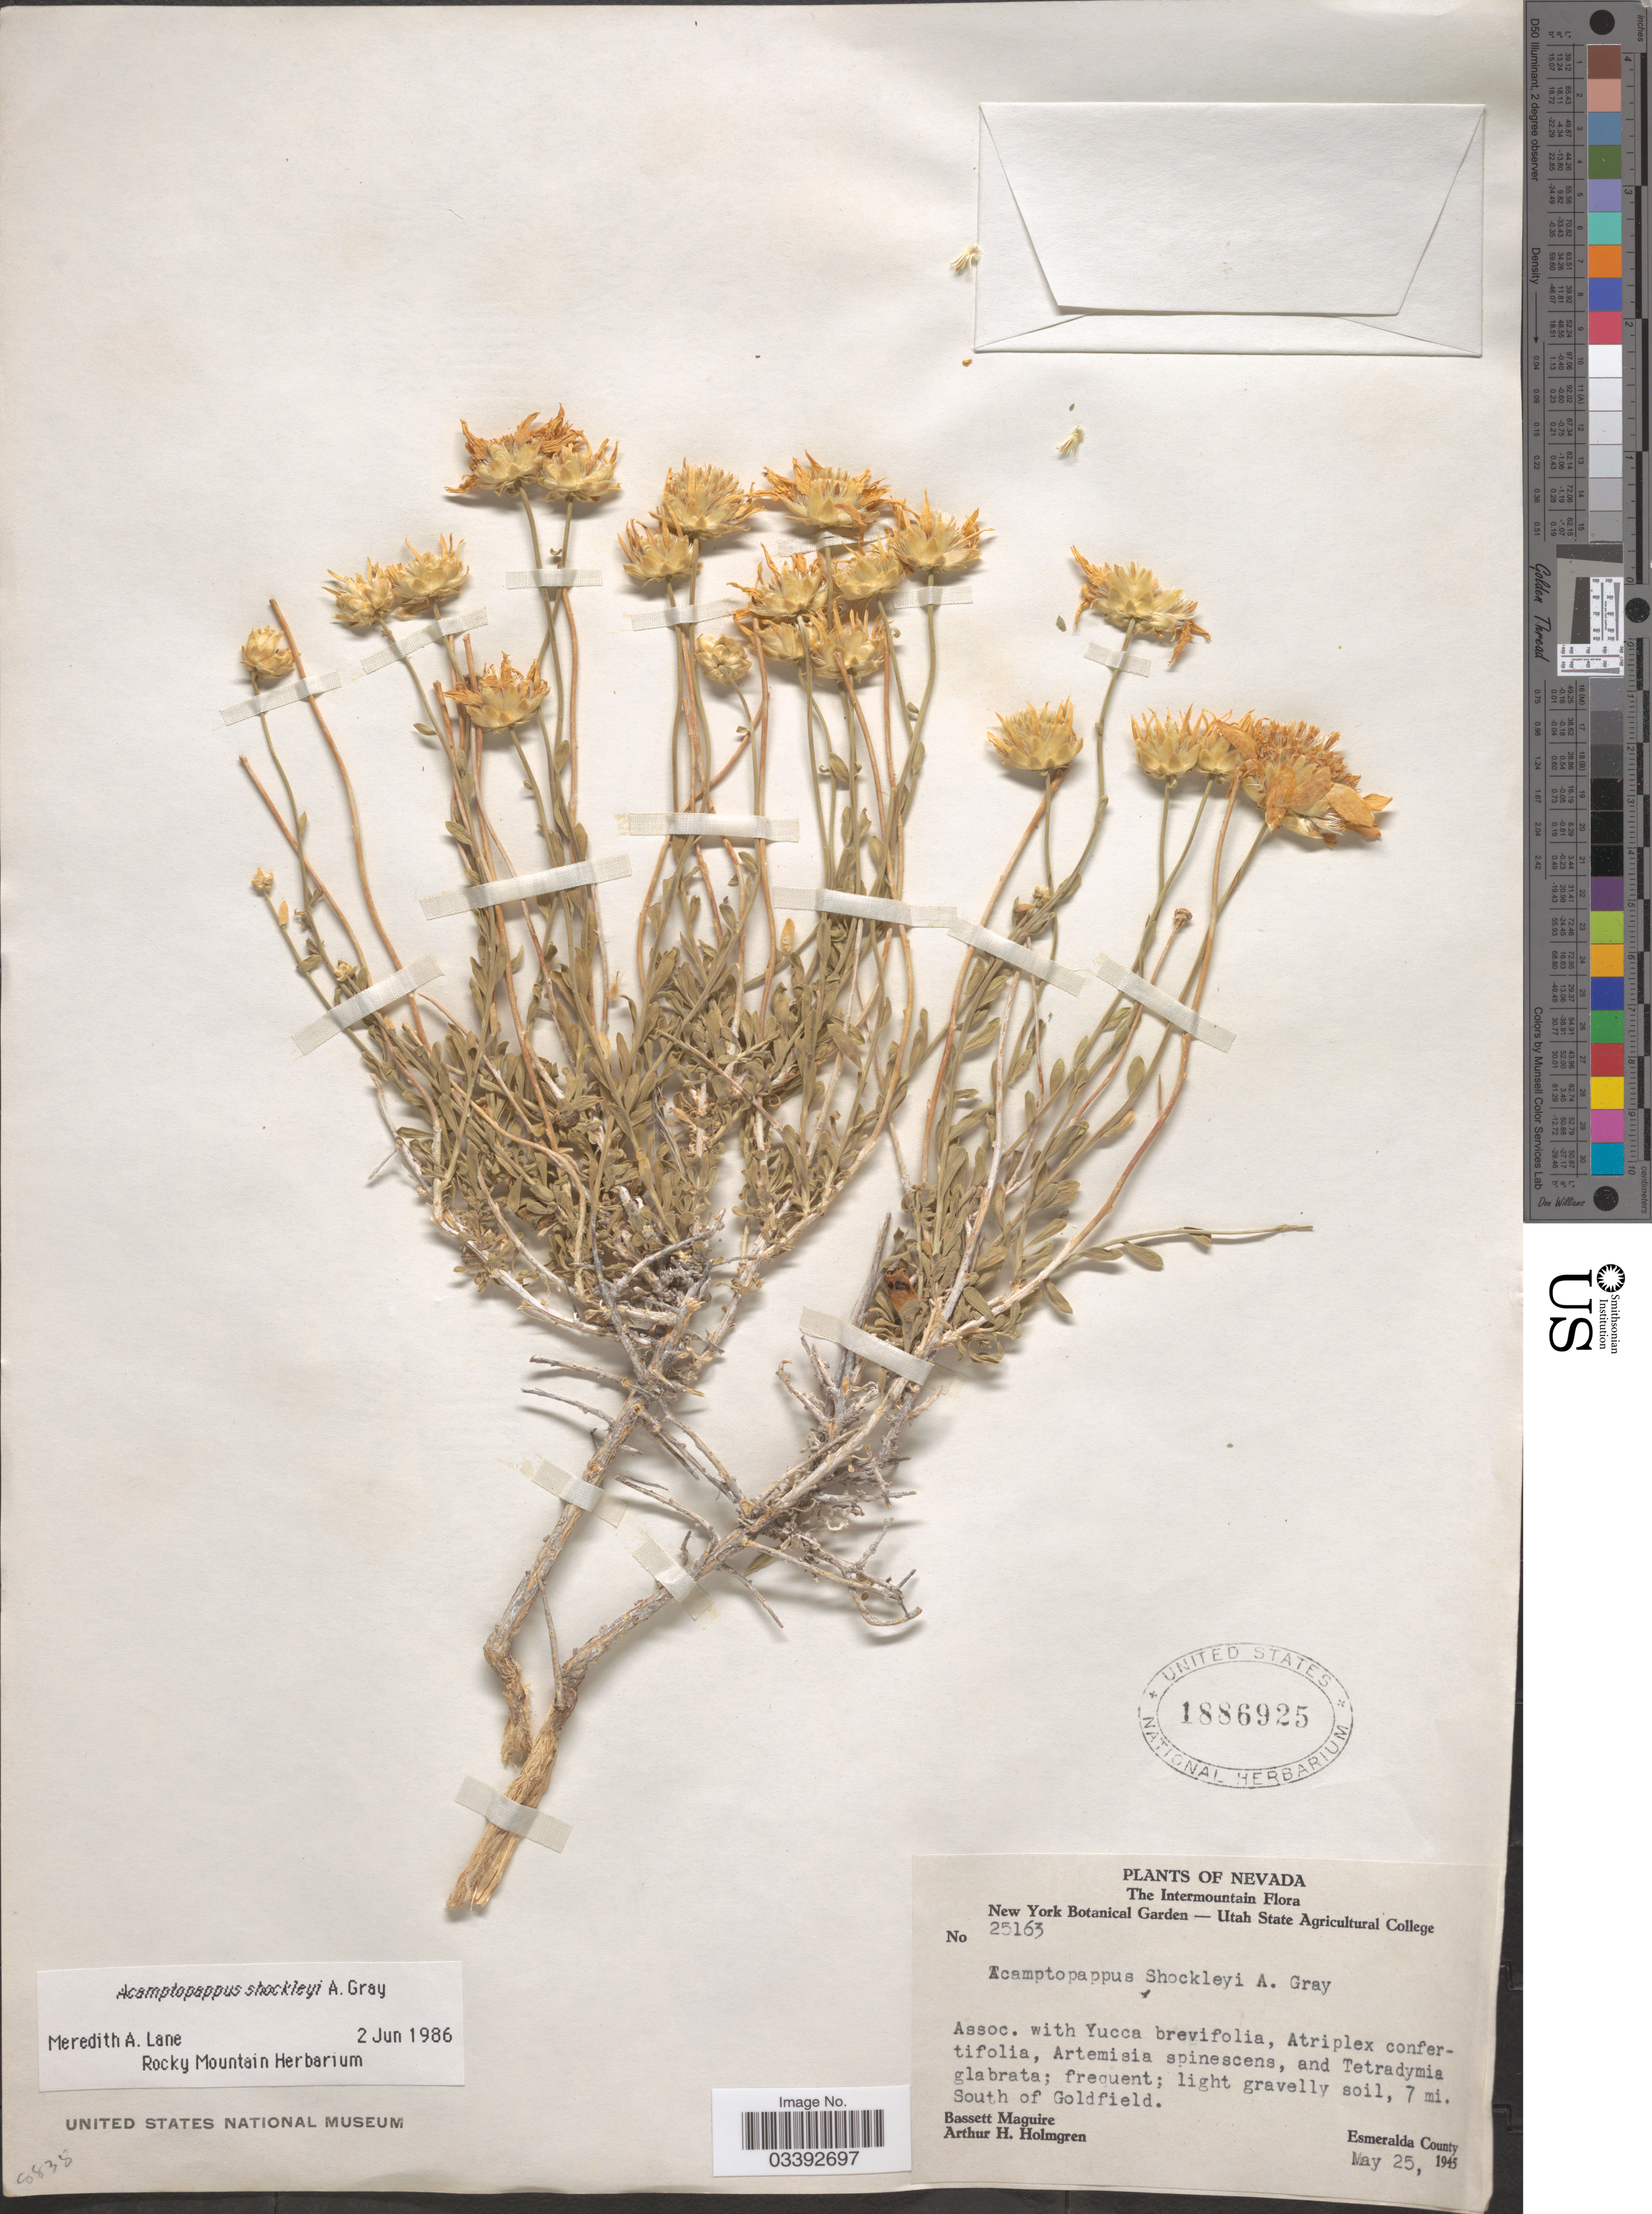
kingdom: Plantae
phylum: Tracheophyta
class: Magnoliopsida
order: Asterales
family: Asteraceae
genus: Acamptopappus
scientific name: Acamptopappus shockleyi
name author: A. Gray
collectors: B. Maguire & A. H. Holmgren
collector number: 25163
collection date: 1945-05-25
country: United States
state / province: Nevada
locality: The Intermountain. 7 mi. South of Goldfield. Esmeralda County.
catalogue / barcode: US 1886925